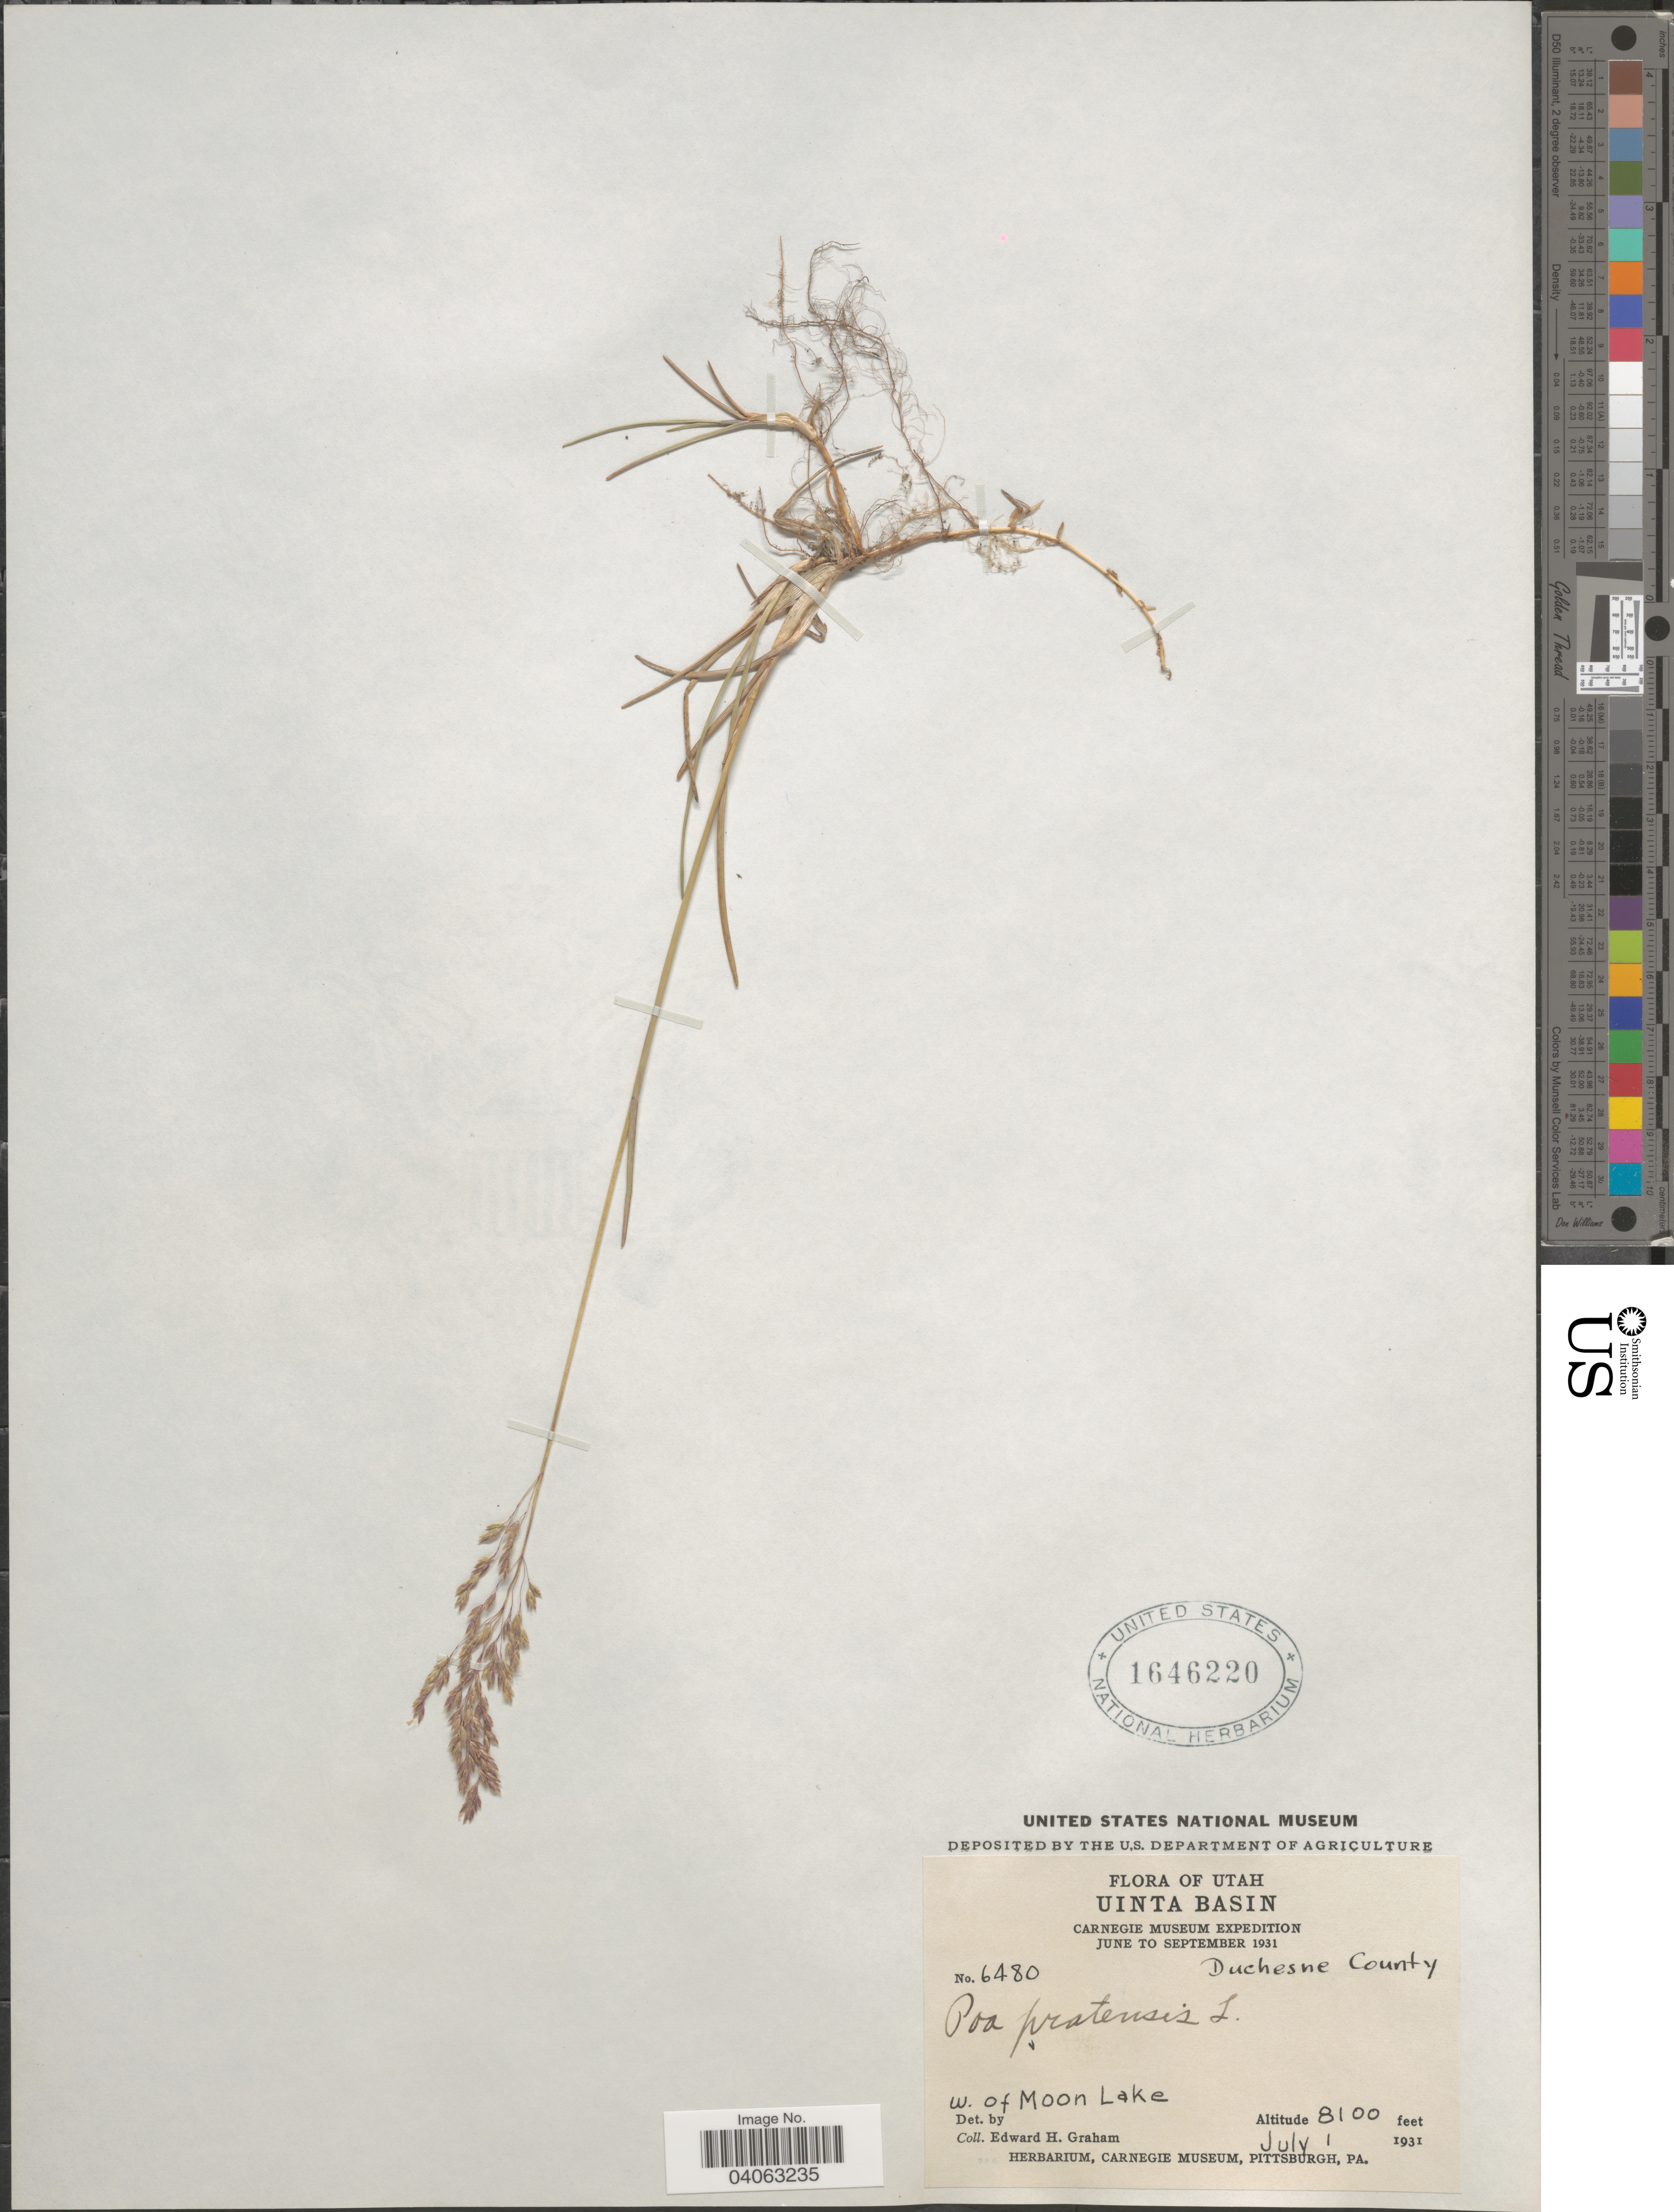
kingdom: Plantae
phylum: Tracheophyta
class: Liliopsida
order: Poales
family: Poaceae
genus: Poa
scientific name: Poa pratensis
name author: L.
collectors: E. H. Graham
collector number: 6480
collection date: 1931-07-01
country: United States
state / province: Utah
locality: Uinta Basin. Duchesne County. W. of Moon Lake.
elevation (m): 2469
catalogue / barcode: US 1646220